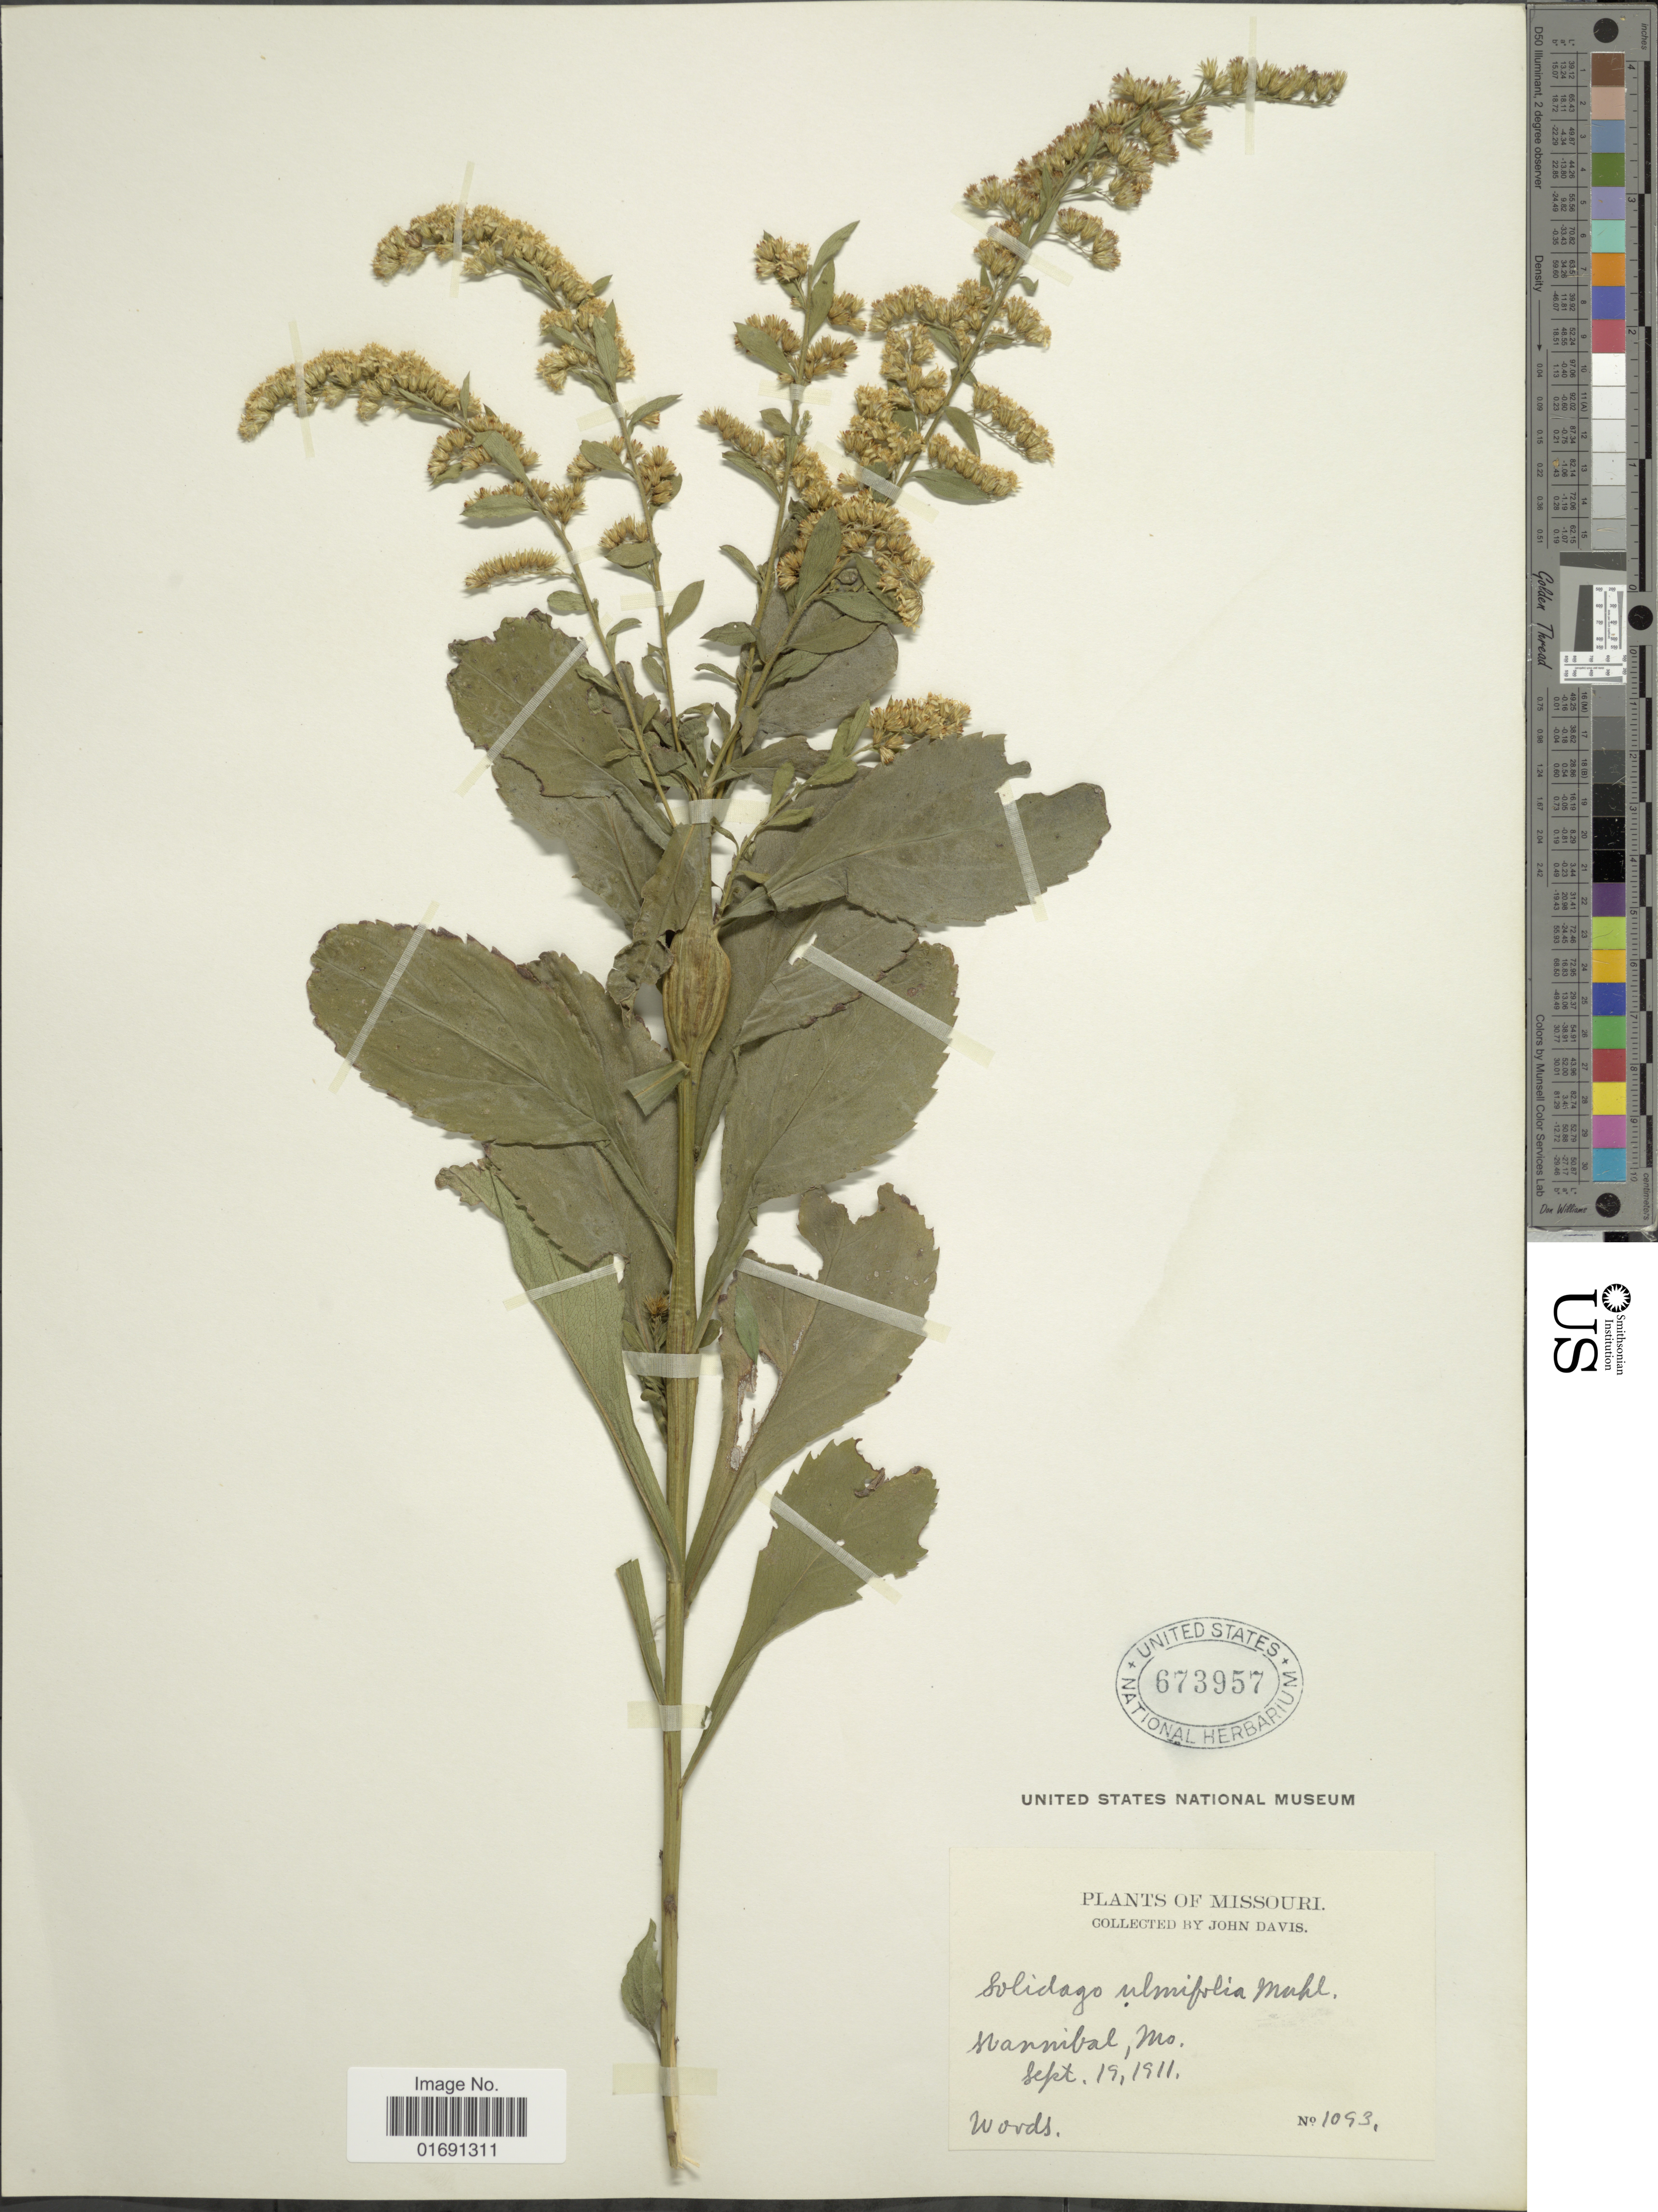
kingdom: Plantae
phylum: Tracheophyta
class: Magnoliopsida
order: Asterales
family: Asteraceae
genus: Solidago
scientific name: Solidago ulmifolia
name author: Muhl. ex Willd.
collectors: J. Davis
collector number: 1093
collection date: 1911-09-19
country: United States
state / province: Missouri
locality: Hannibal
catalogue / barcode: US 673957